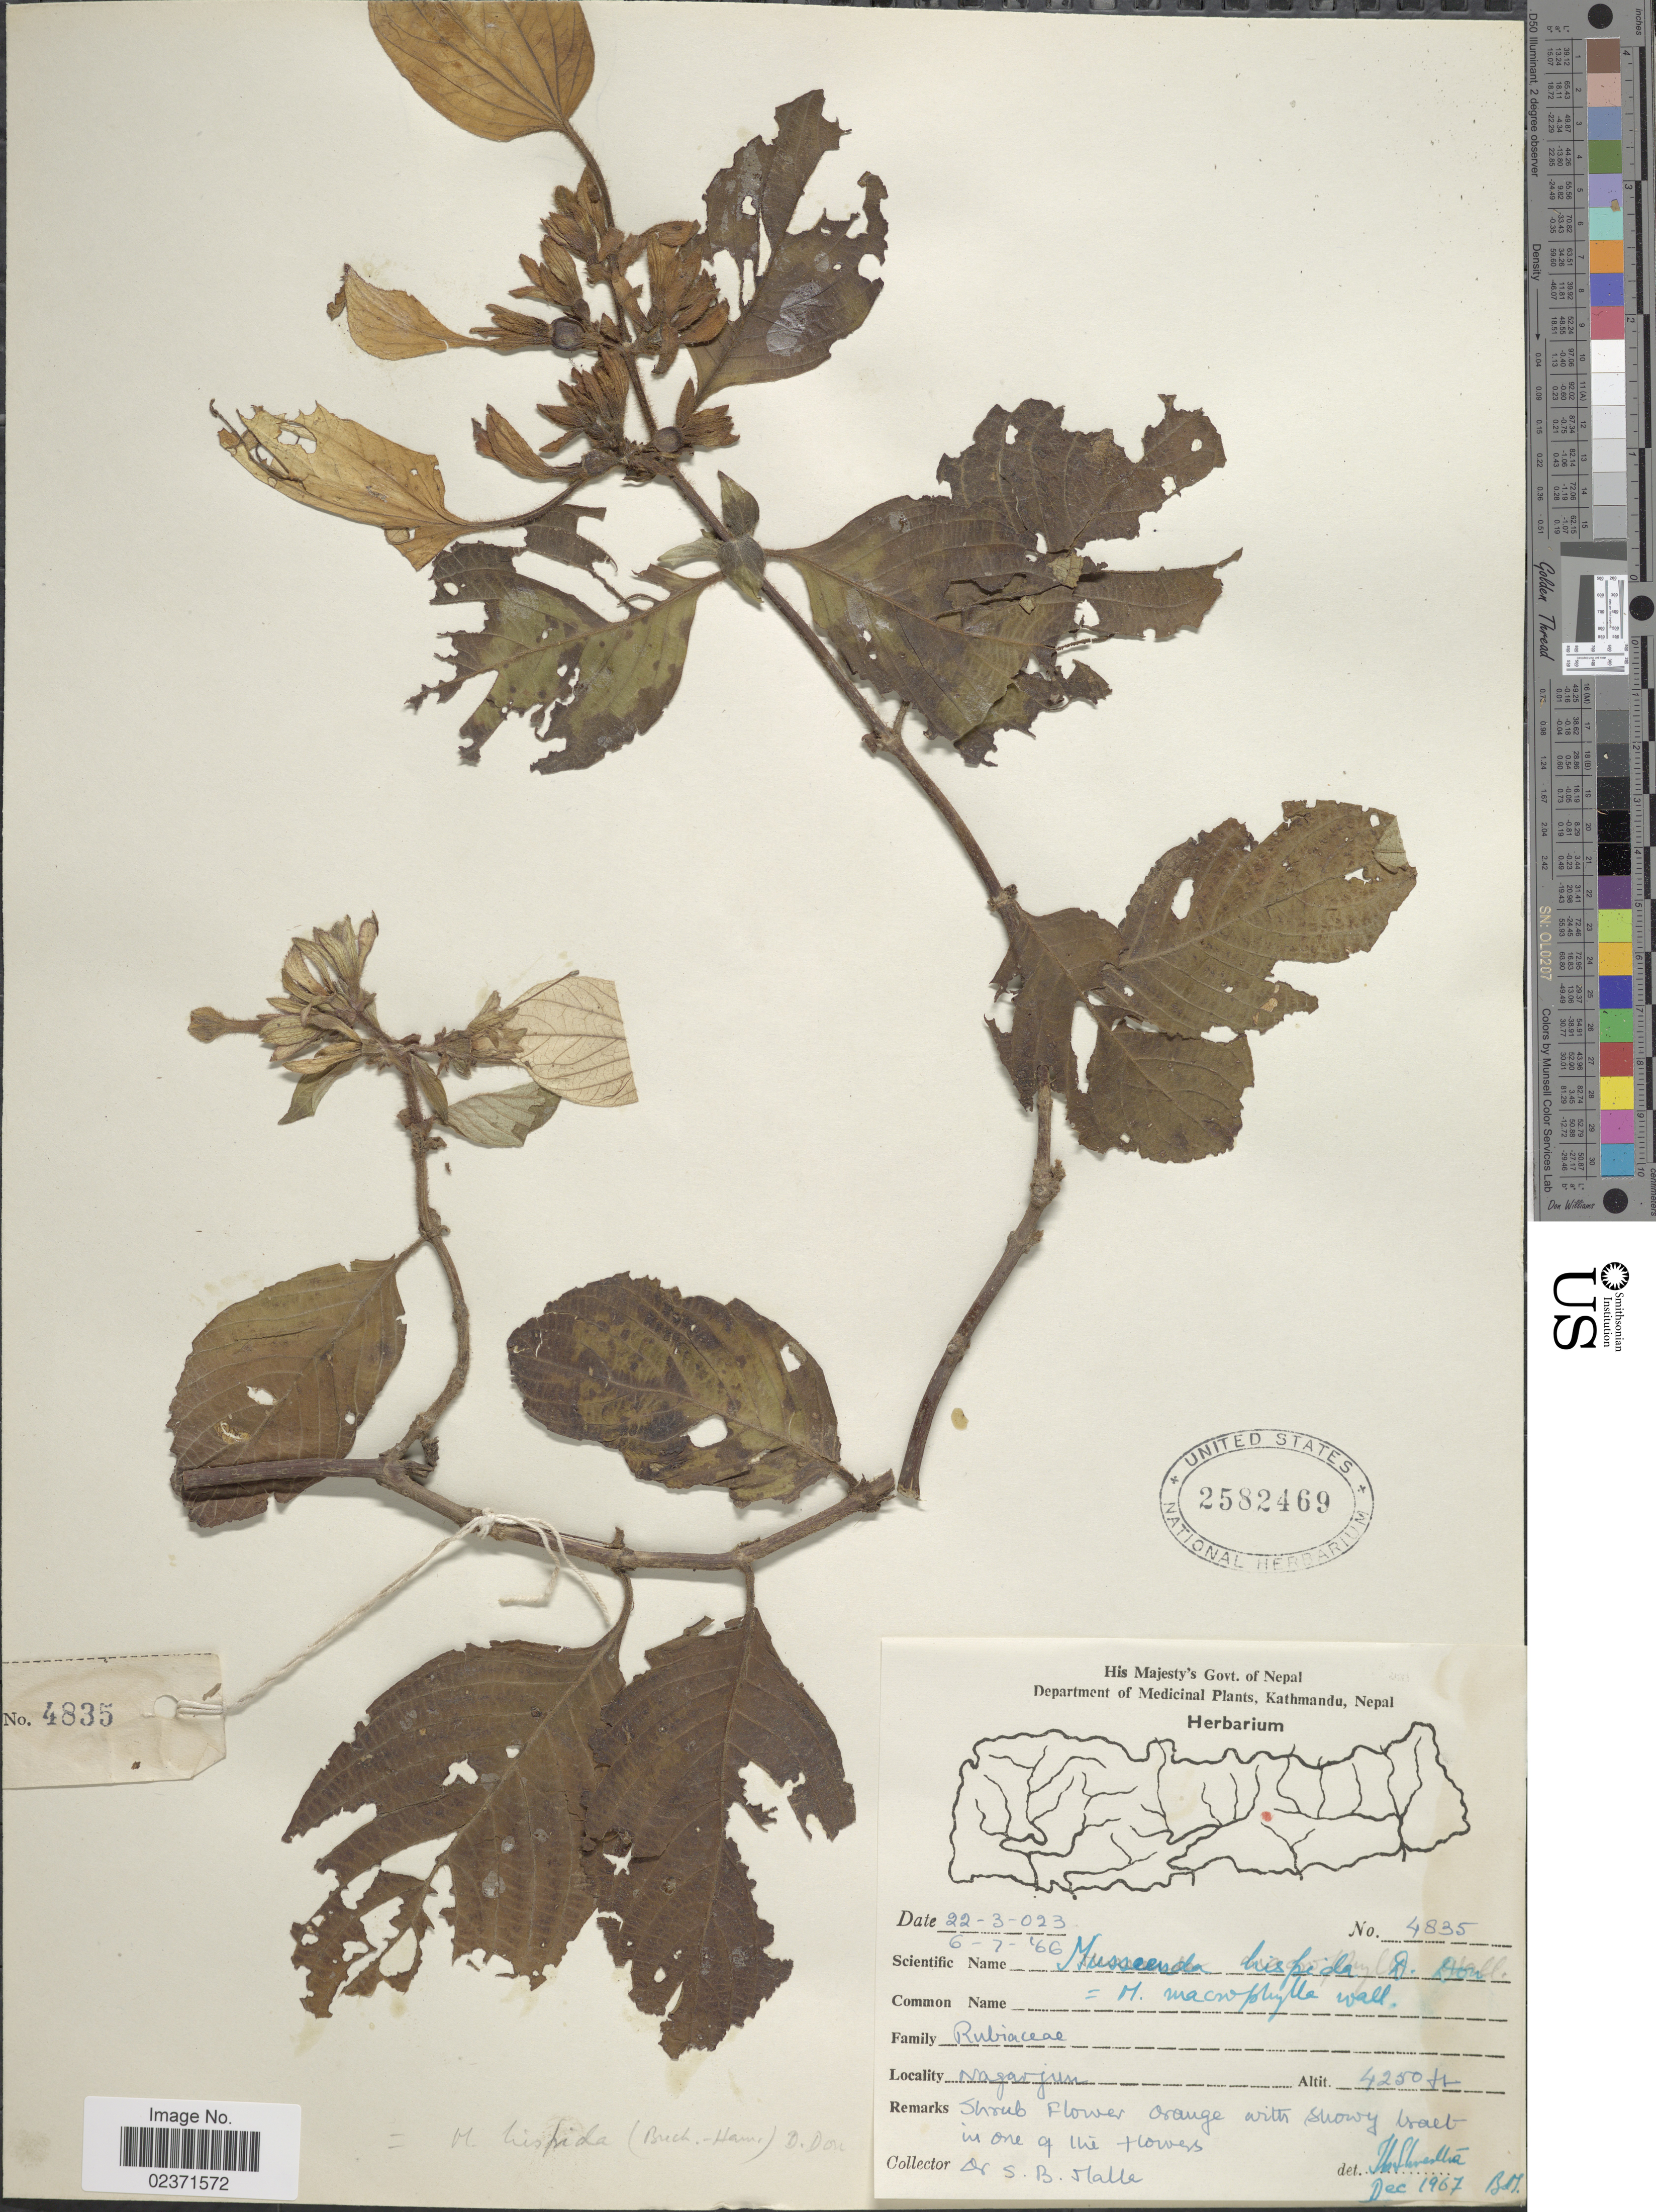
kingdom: Plantae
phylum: Tracheophyta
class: Magnoliopsida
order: Gentianales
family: Rubiaceae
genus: Mussaenda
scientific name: Mussaenda macrophylla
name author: Wall.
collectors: S. Malla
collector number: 4835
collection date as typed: Transcribed d/m/y: 6/7/66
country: Nepal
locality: Nagarjun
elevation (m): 1295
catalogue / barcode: US 2582469